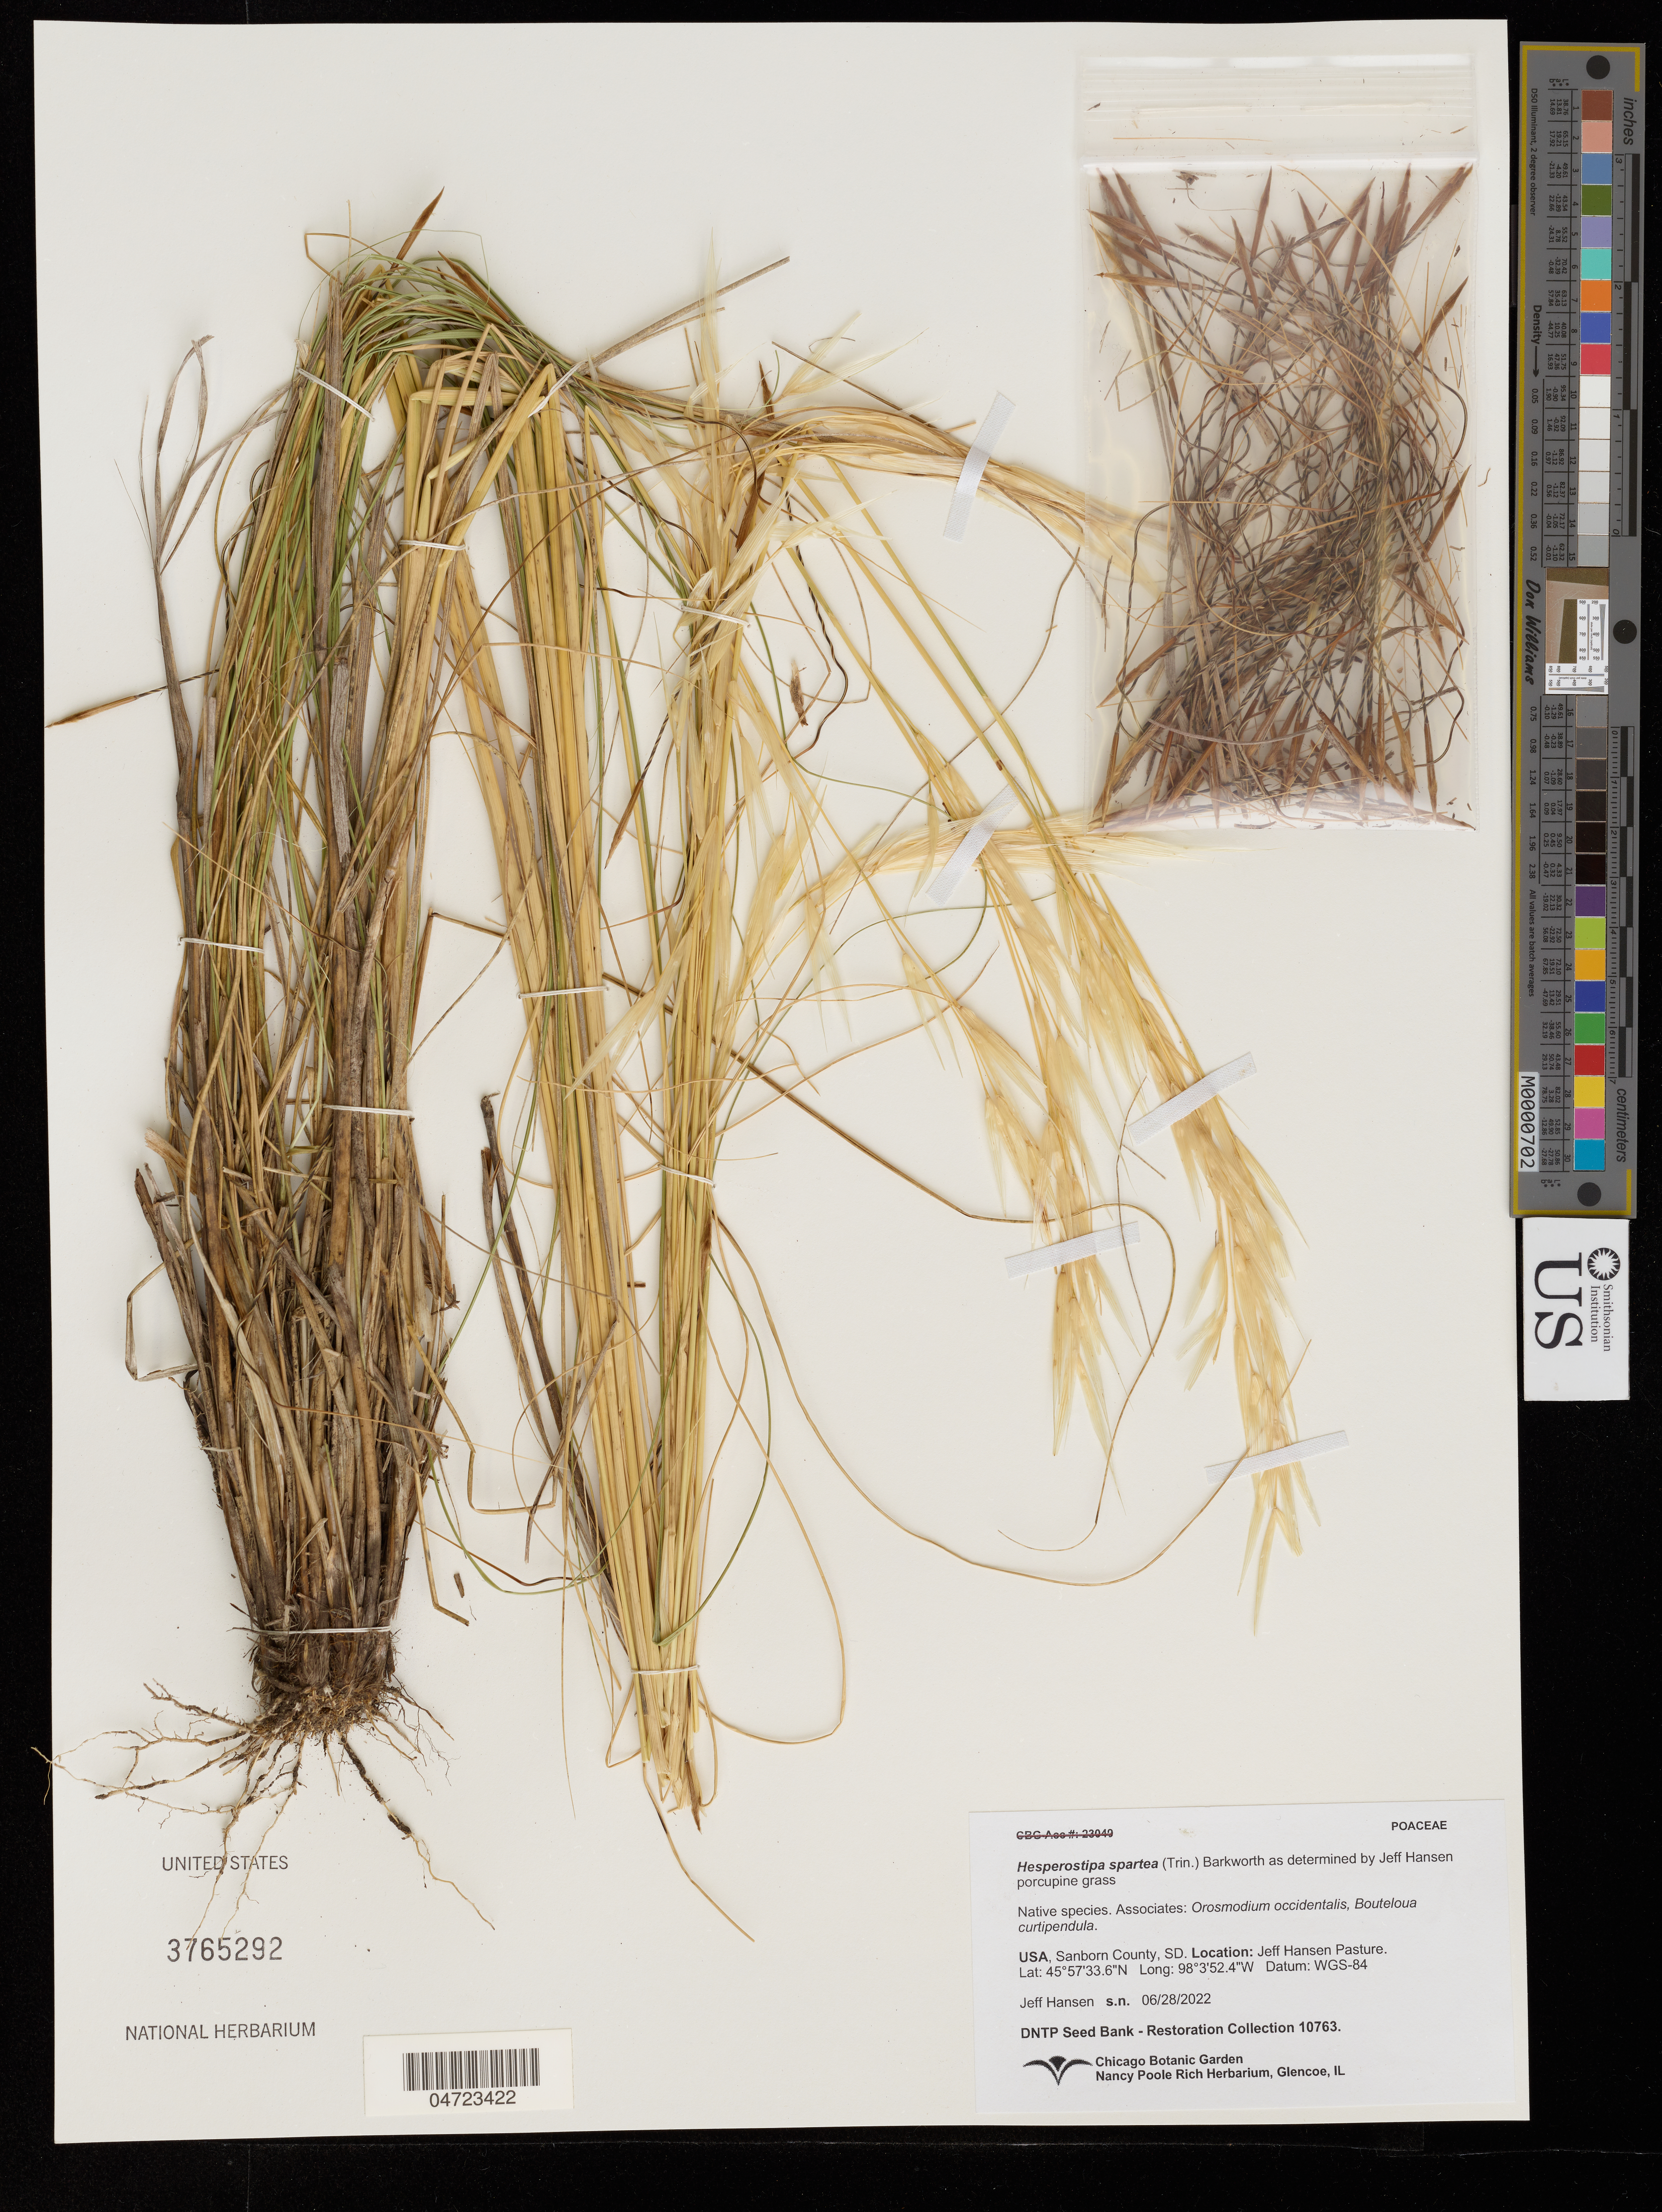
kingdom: Plantae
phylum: Tracheophyta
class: Liliopsida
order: Poales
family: Poaceae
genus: Hesperostipa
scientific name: Hesperostipa spartea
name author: (Trin.) Barkworth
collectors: J. Hansen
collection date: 2022-06-28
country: United States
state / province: South Dakota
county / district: Sanborn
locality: Sanborn County. Jeff Hansen Pasture.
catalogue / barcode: US 3765292